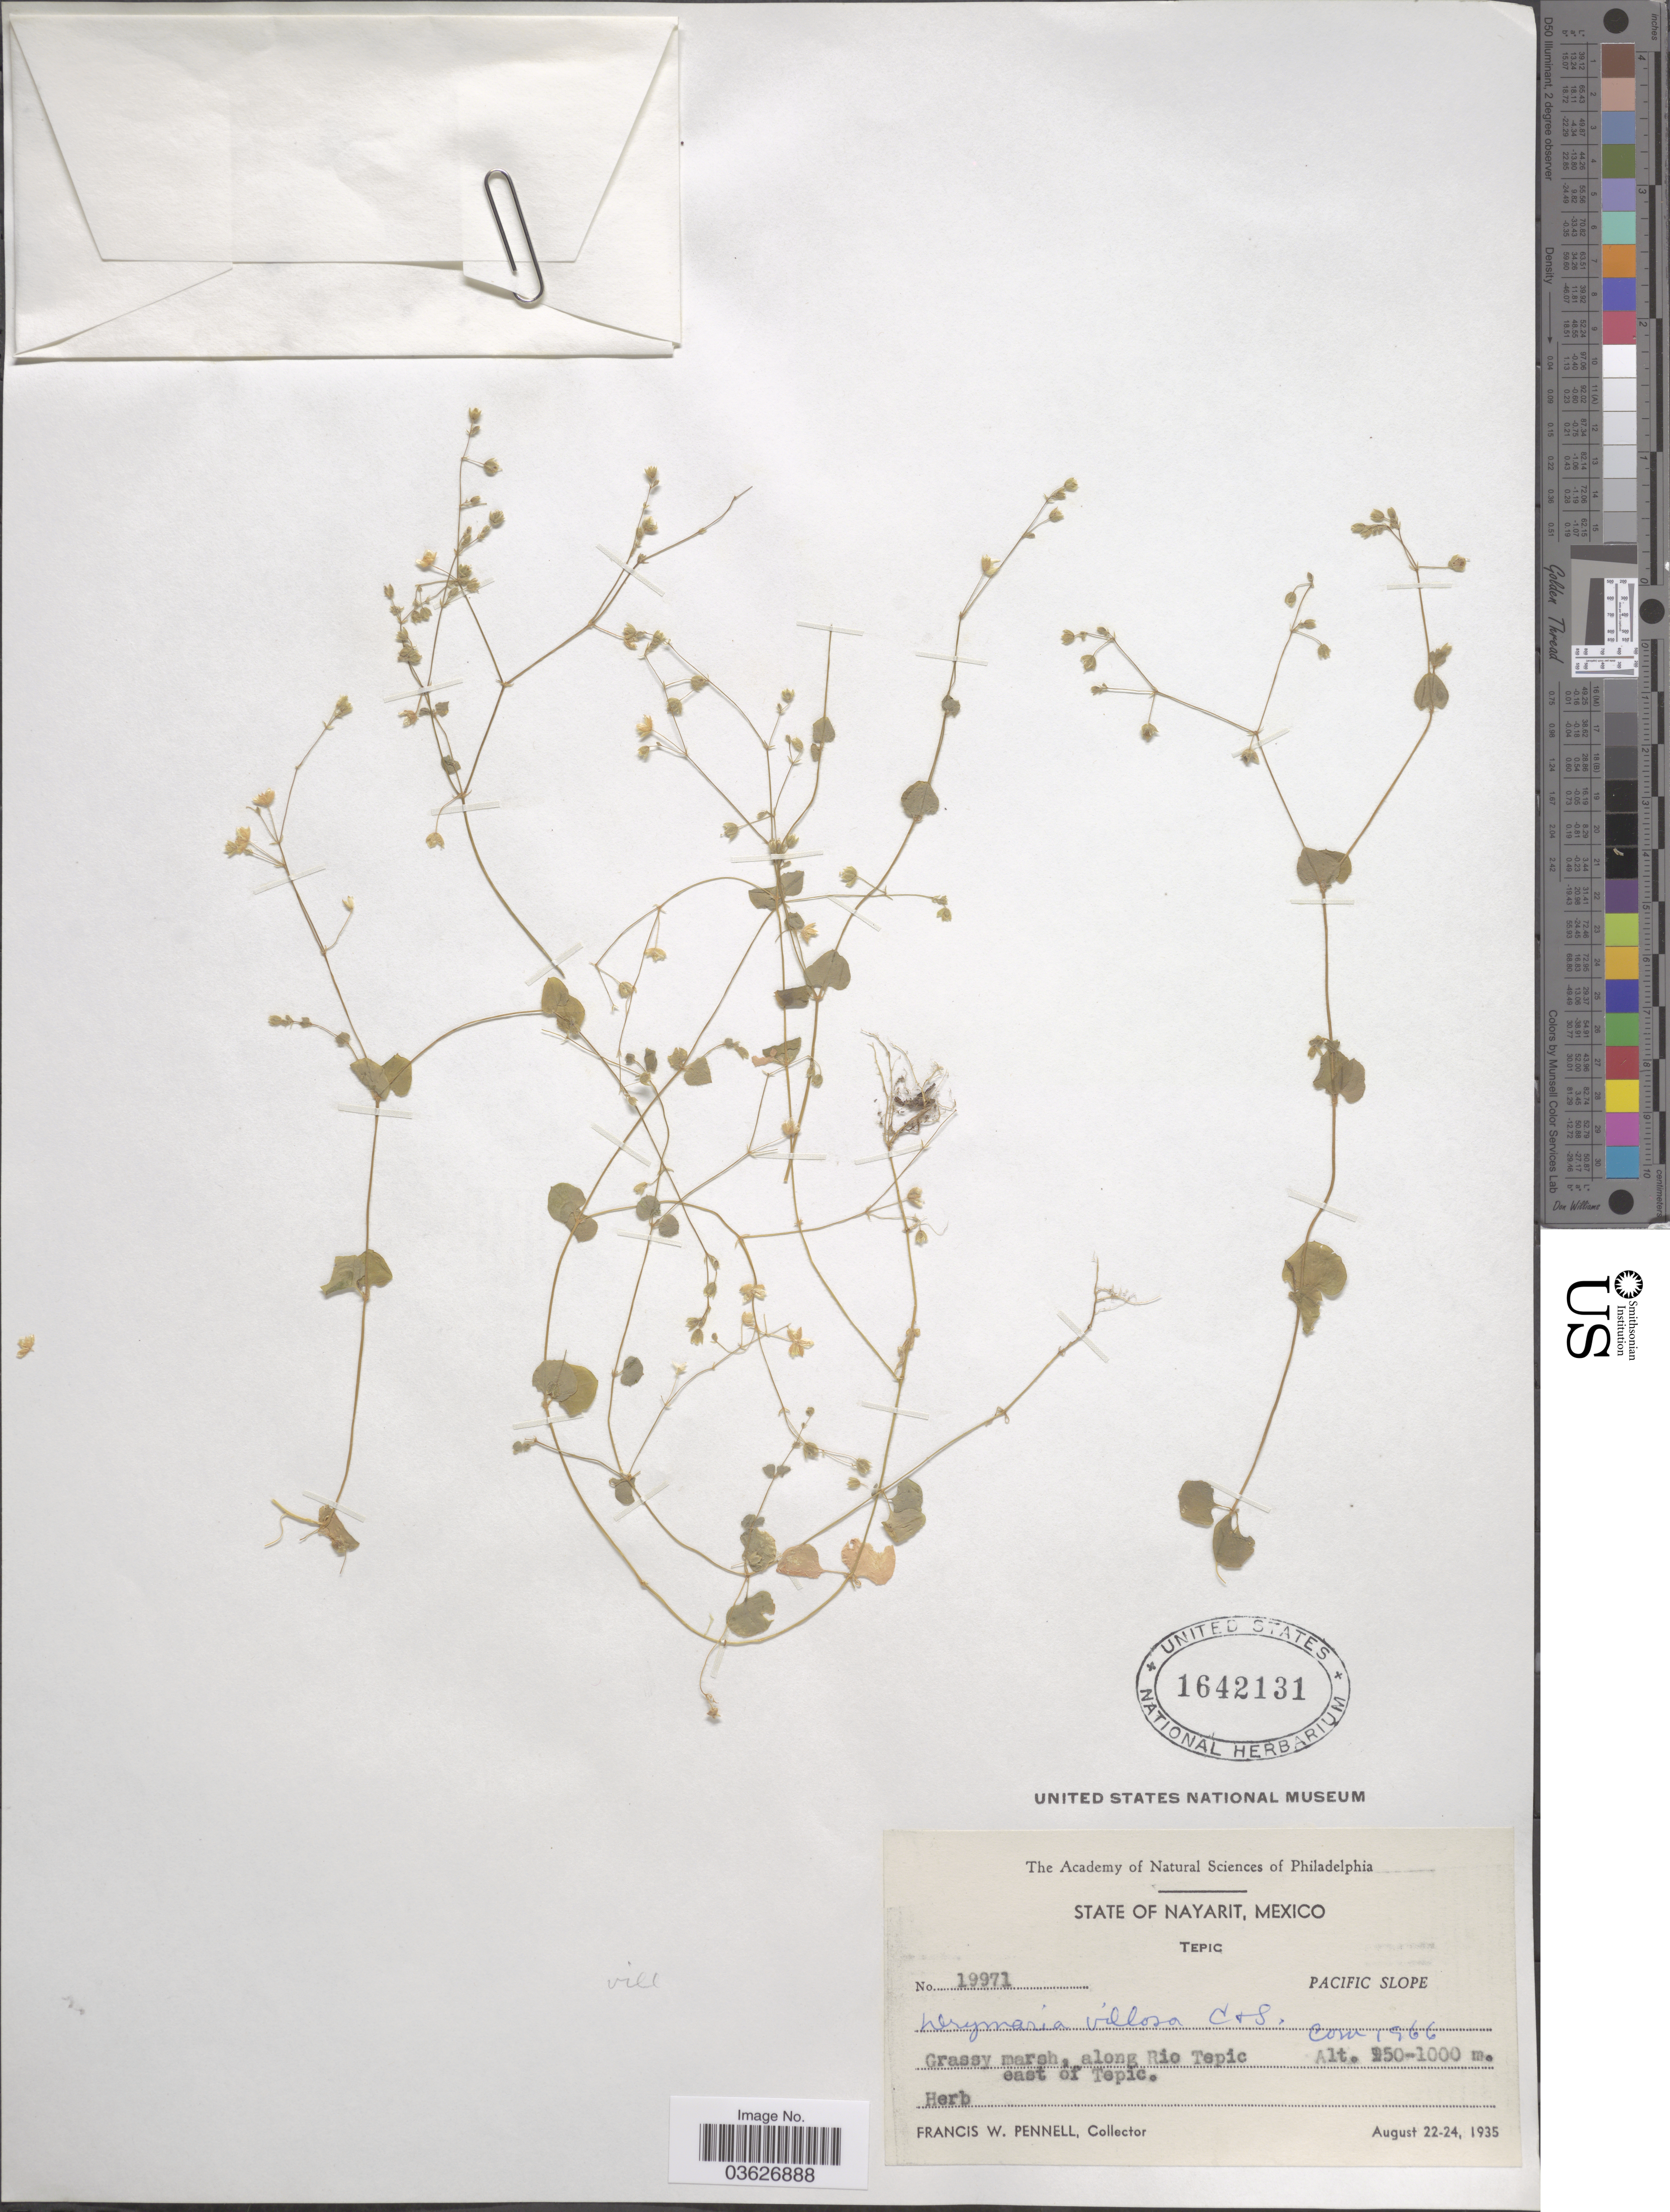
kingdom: Plantae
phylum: Tracheophyta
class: Magnoliopsida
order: Caryophyllales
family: Caryophyllaceae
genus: Drymaria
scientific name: Drymaria villosa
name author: Cham. & Schltdl.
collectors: F. W. Pennell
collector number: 19971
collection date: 1935-08-22/1935-08-24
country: Mexico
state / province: Nayarit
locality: Tepic. Pacific Slope. Grassy marsh, along Rio Tepic east of Tepic.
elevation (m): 250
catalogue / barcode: US 1642131